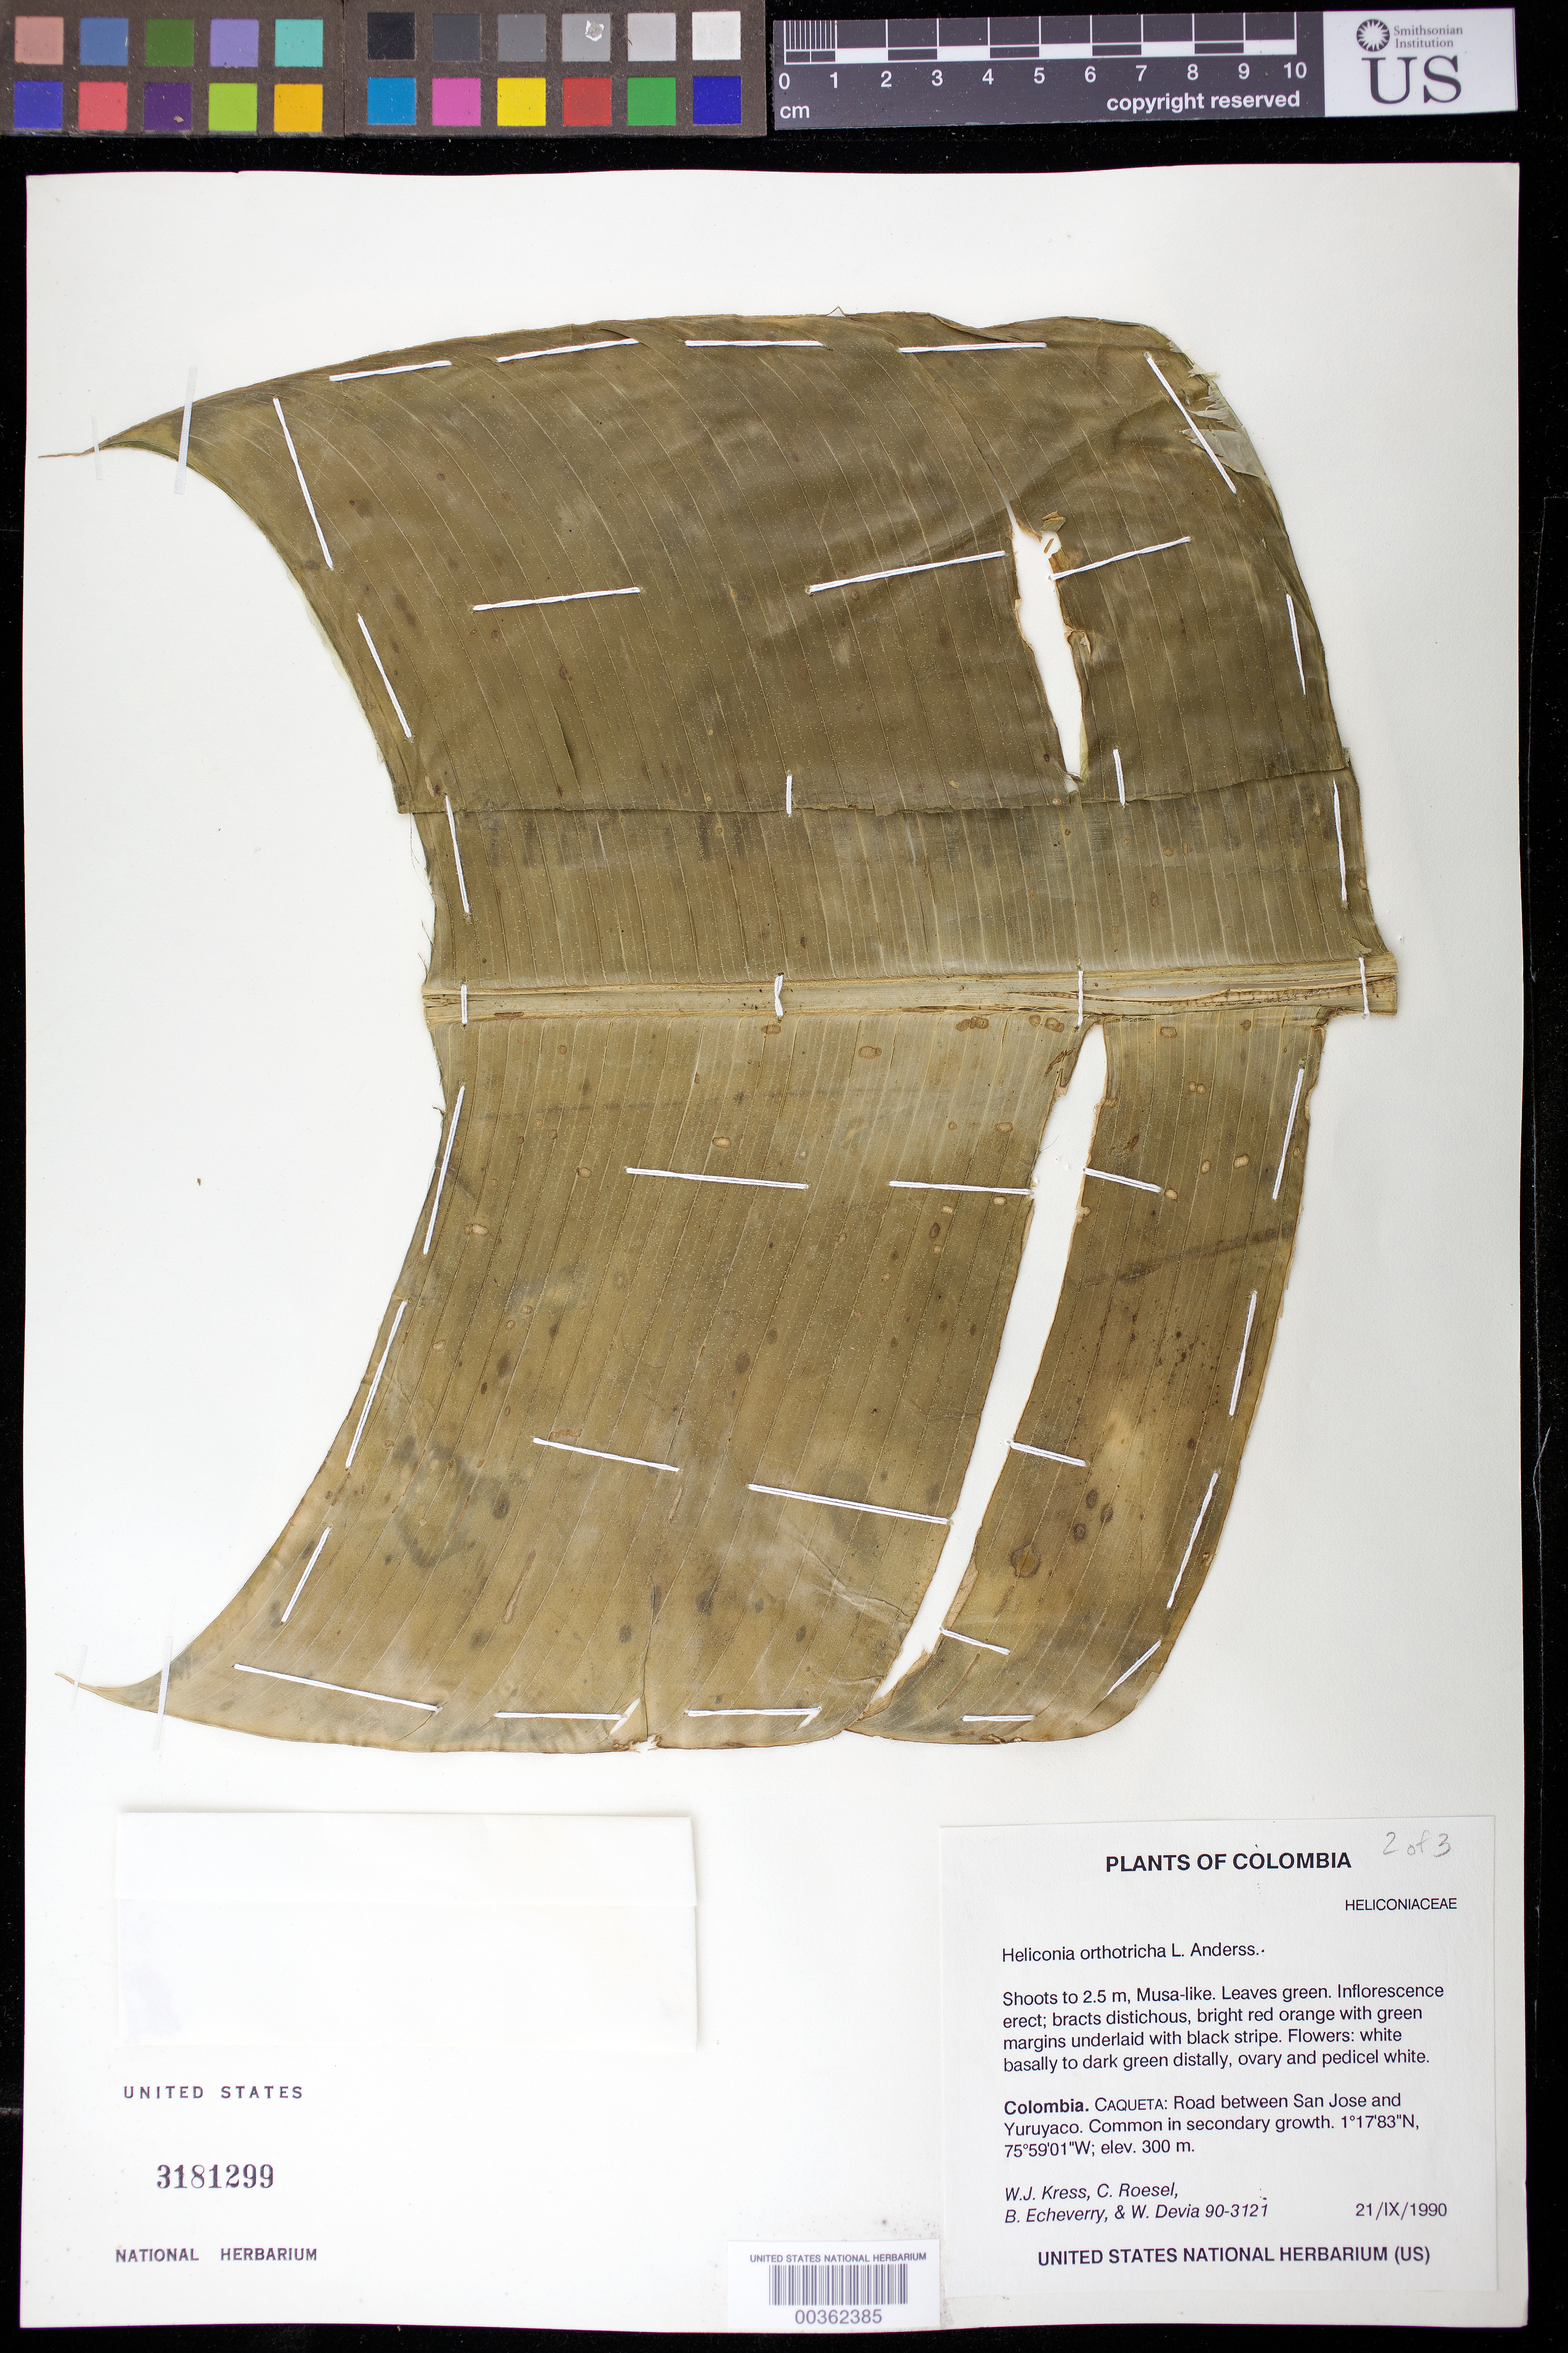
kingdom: Plantae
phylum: Tracheophyta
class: Liliopsida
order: Zingiberales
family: Heliconiaceae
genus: Heliconia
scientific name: Heliconia orthotricha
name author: L. Andersson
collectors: W. J. Kress, C. S. Roesel, B. Echeverry & W. Devia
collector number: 90-3121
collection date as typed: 21 Sep 1990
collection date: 1990-09-21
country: Colombia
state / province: Caquetá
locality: Rd between San Jose and Yuruyaco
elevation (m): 300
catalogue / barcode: US 3181299